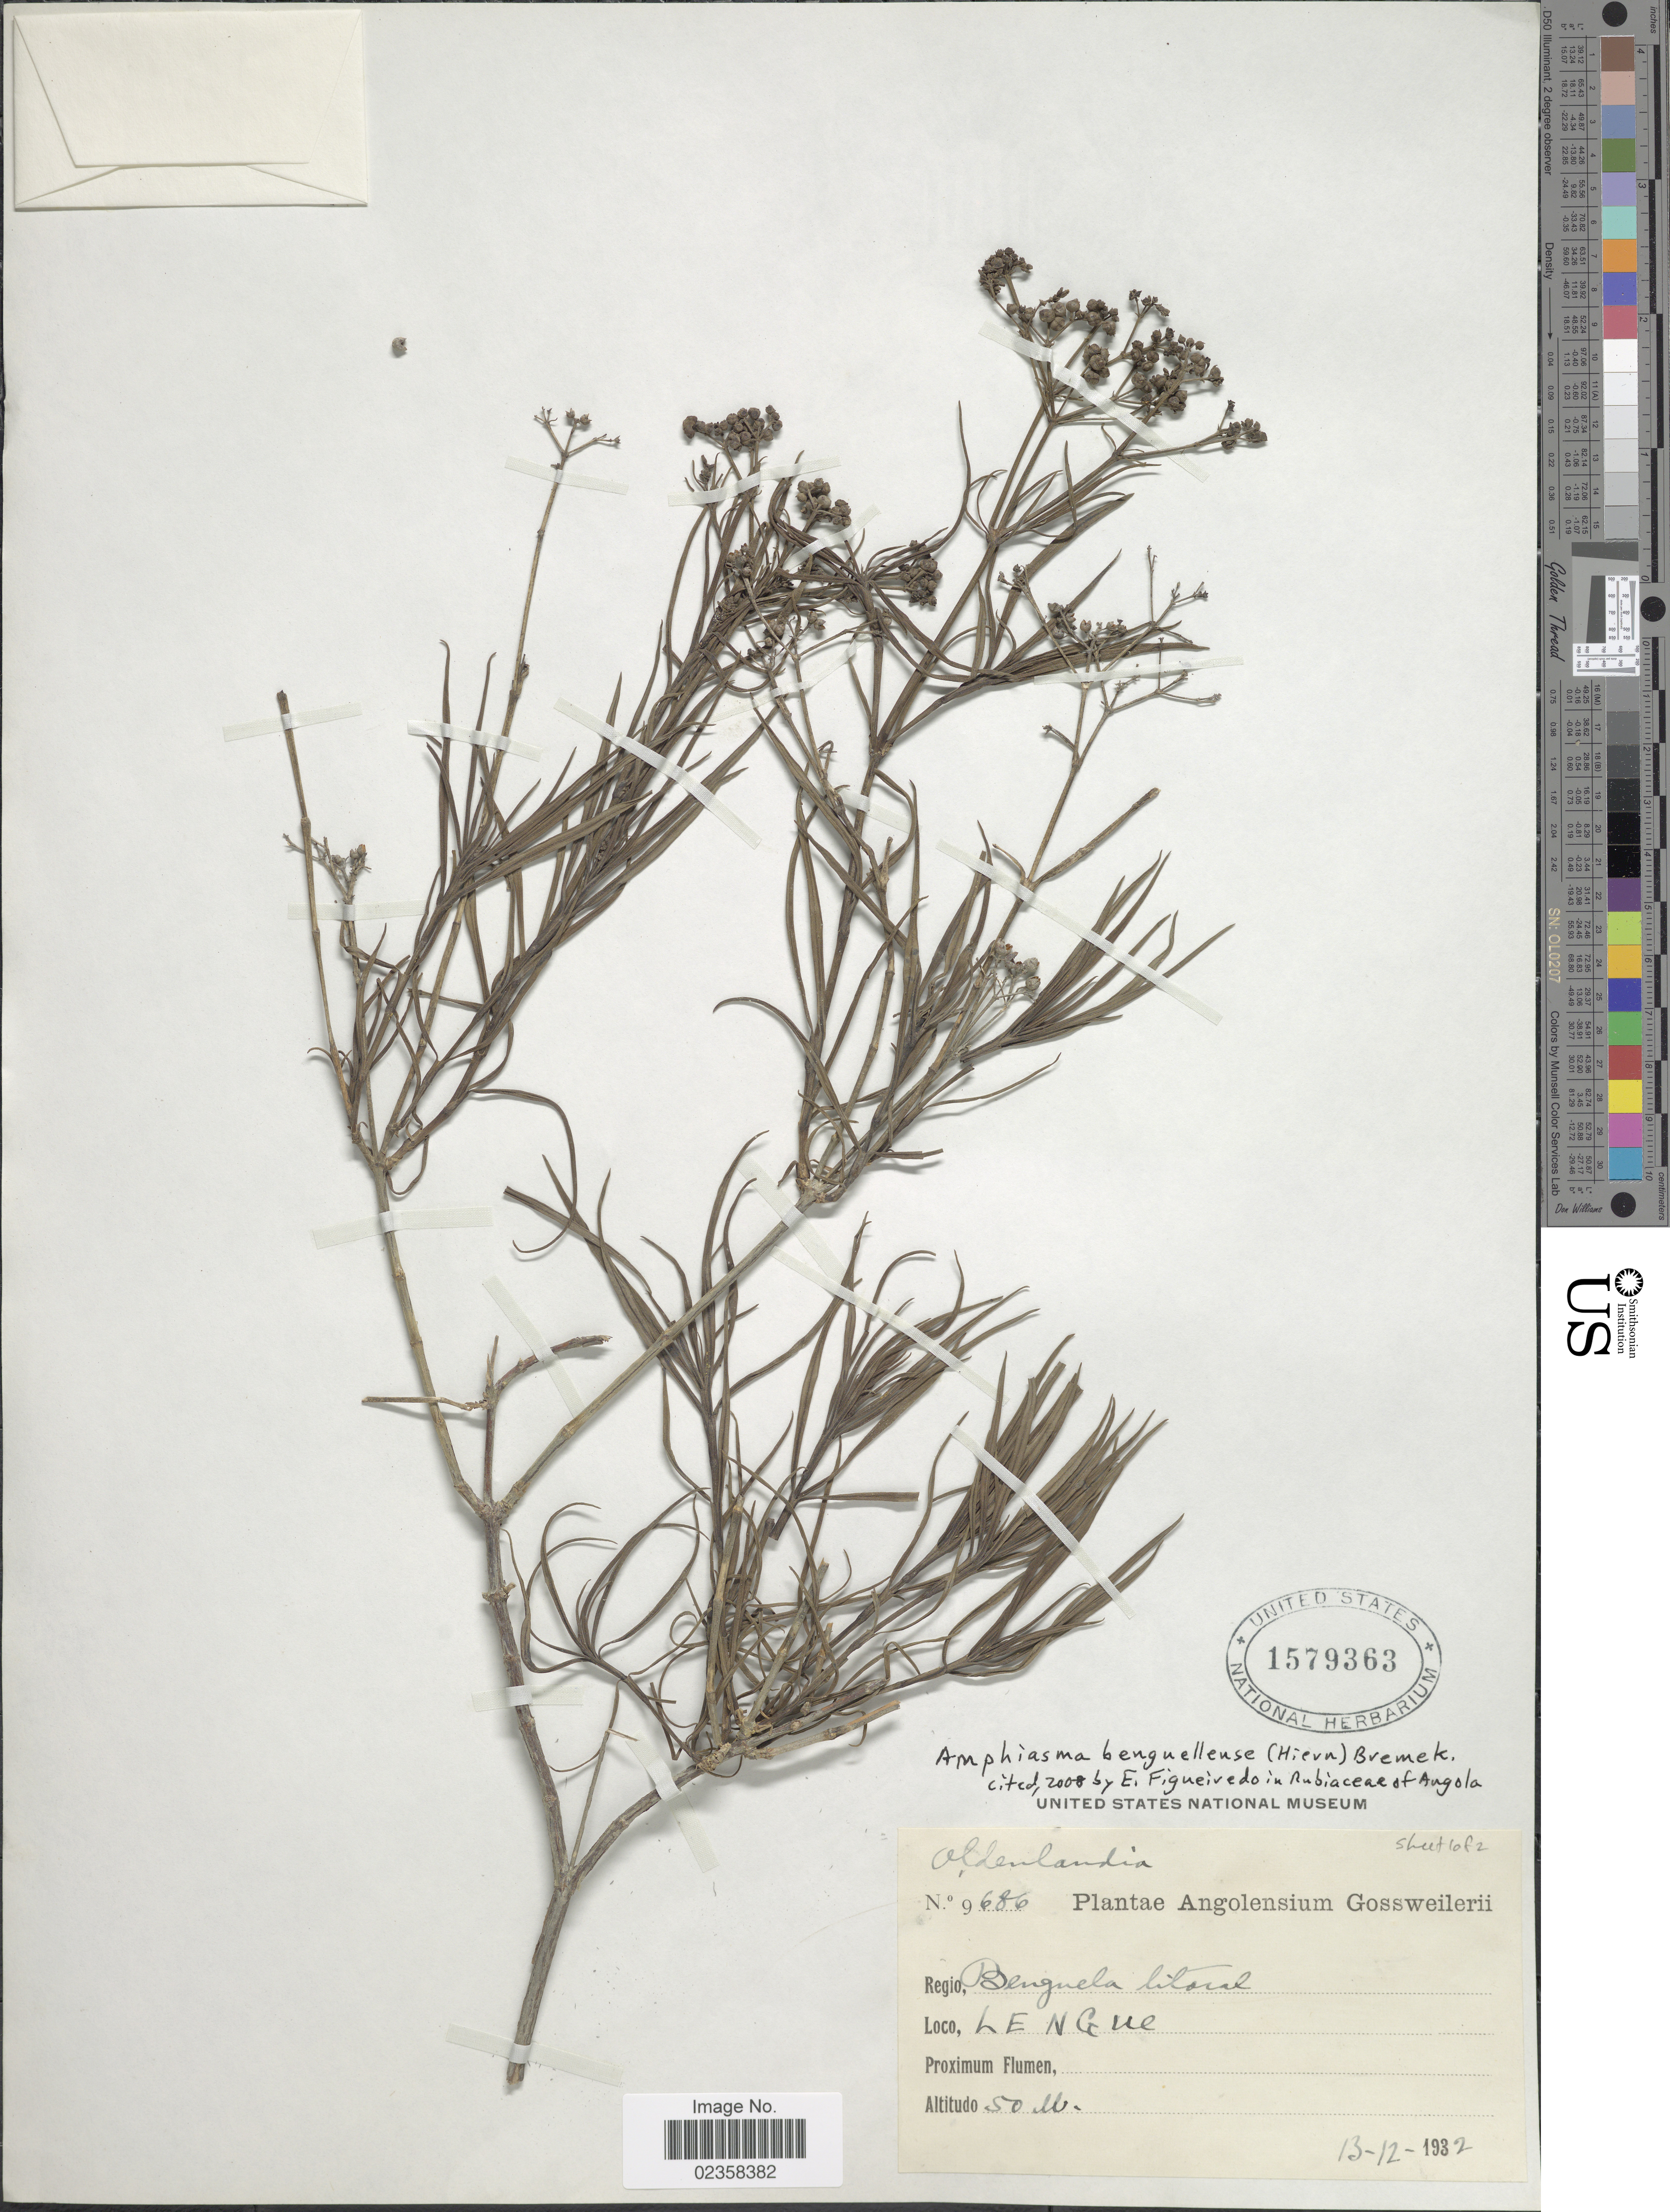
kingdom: Plantae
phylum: Tracheophyta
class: Magnoliopsida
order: Gentianales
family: Rubiaceae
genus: Amphiasma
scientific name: Amphiasma benguellense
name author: (Hiern) Bremek.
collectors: -. Gossweiler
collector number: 9686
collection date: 1932-12-13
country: Angola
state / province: Benguela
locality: Regio Benguela Litoral, Lengue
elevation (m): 50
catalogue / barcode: US 1579363